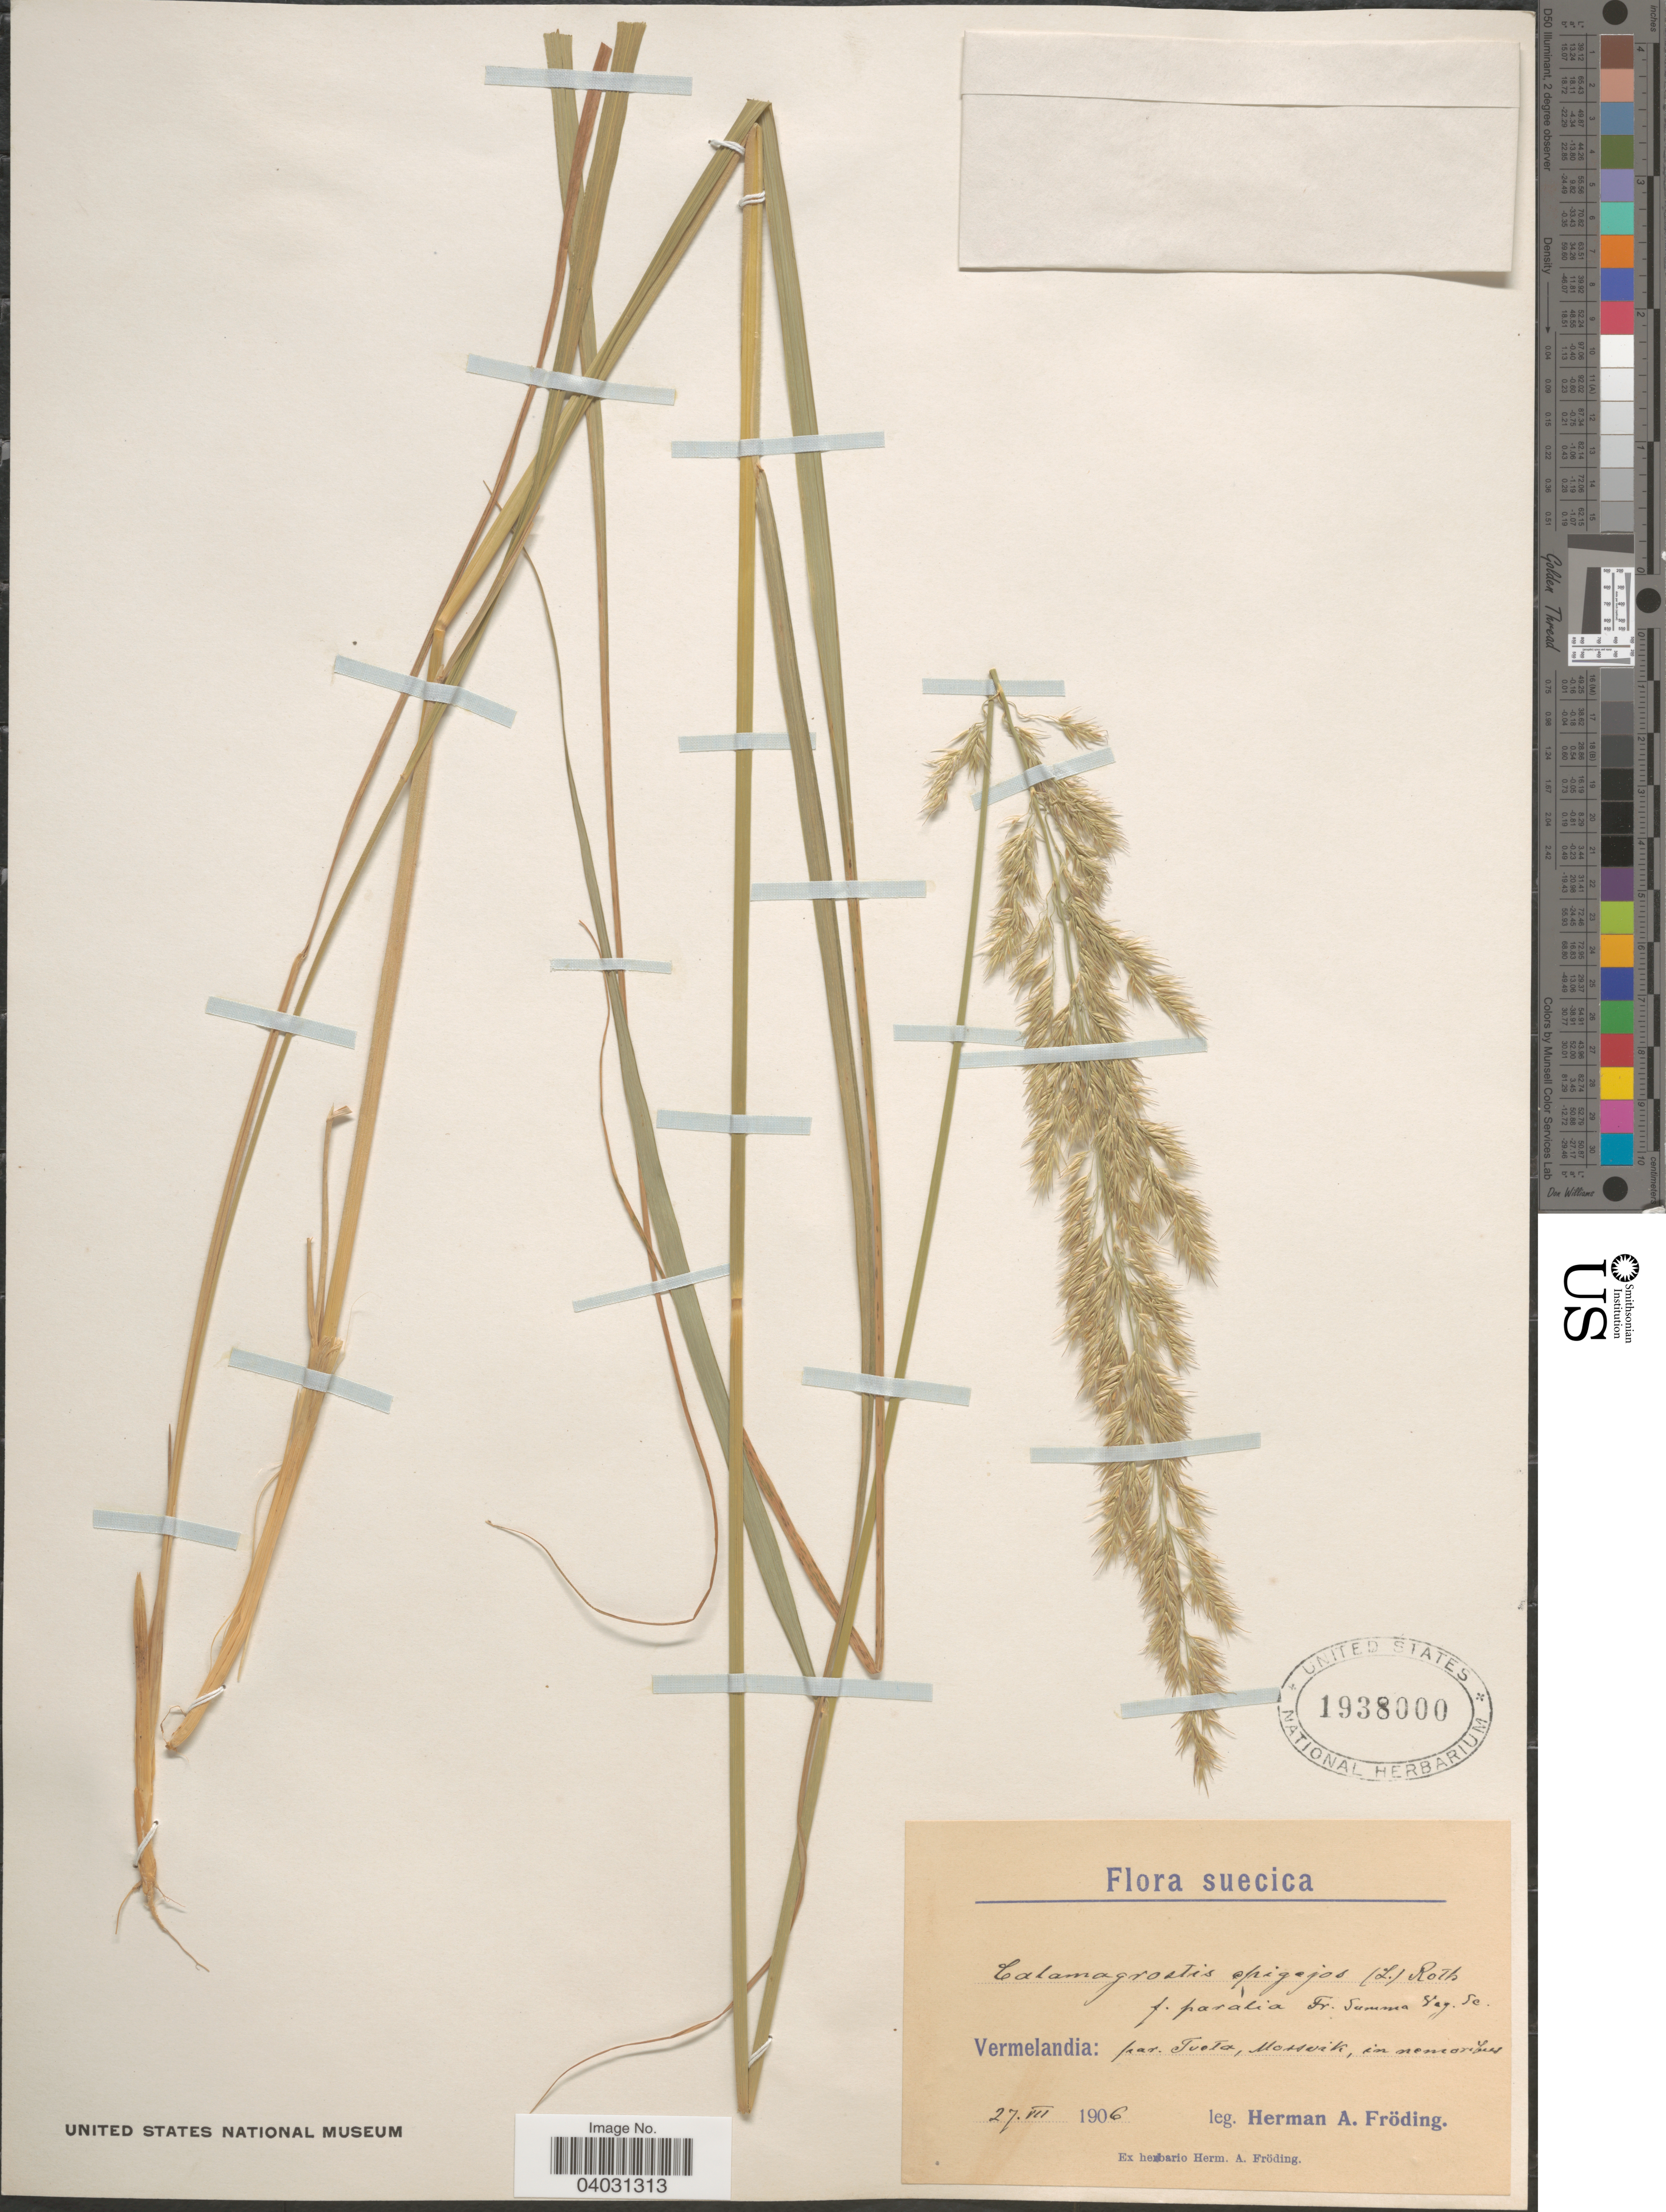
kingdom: Plantae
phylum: Tracheophyta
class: Liliopsida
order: Poales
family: Poaceae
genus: Calamagrostis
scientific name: Calamagrostis epigeios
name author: (L.) Roth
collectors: H. Froding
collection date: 1906-08-27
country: Sweden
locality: Suecica. Vermelandia: par. Tueta, Mossvik, in nemoribus.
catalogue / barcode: US 1938000